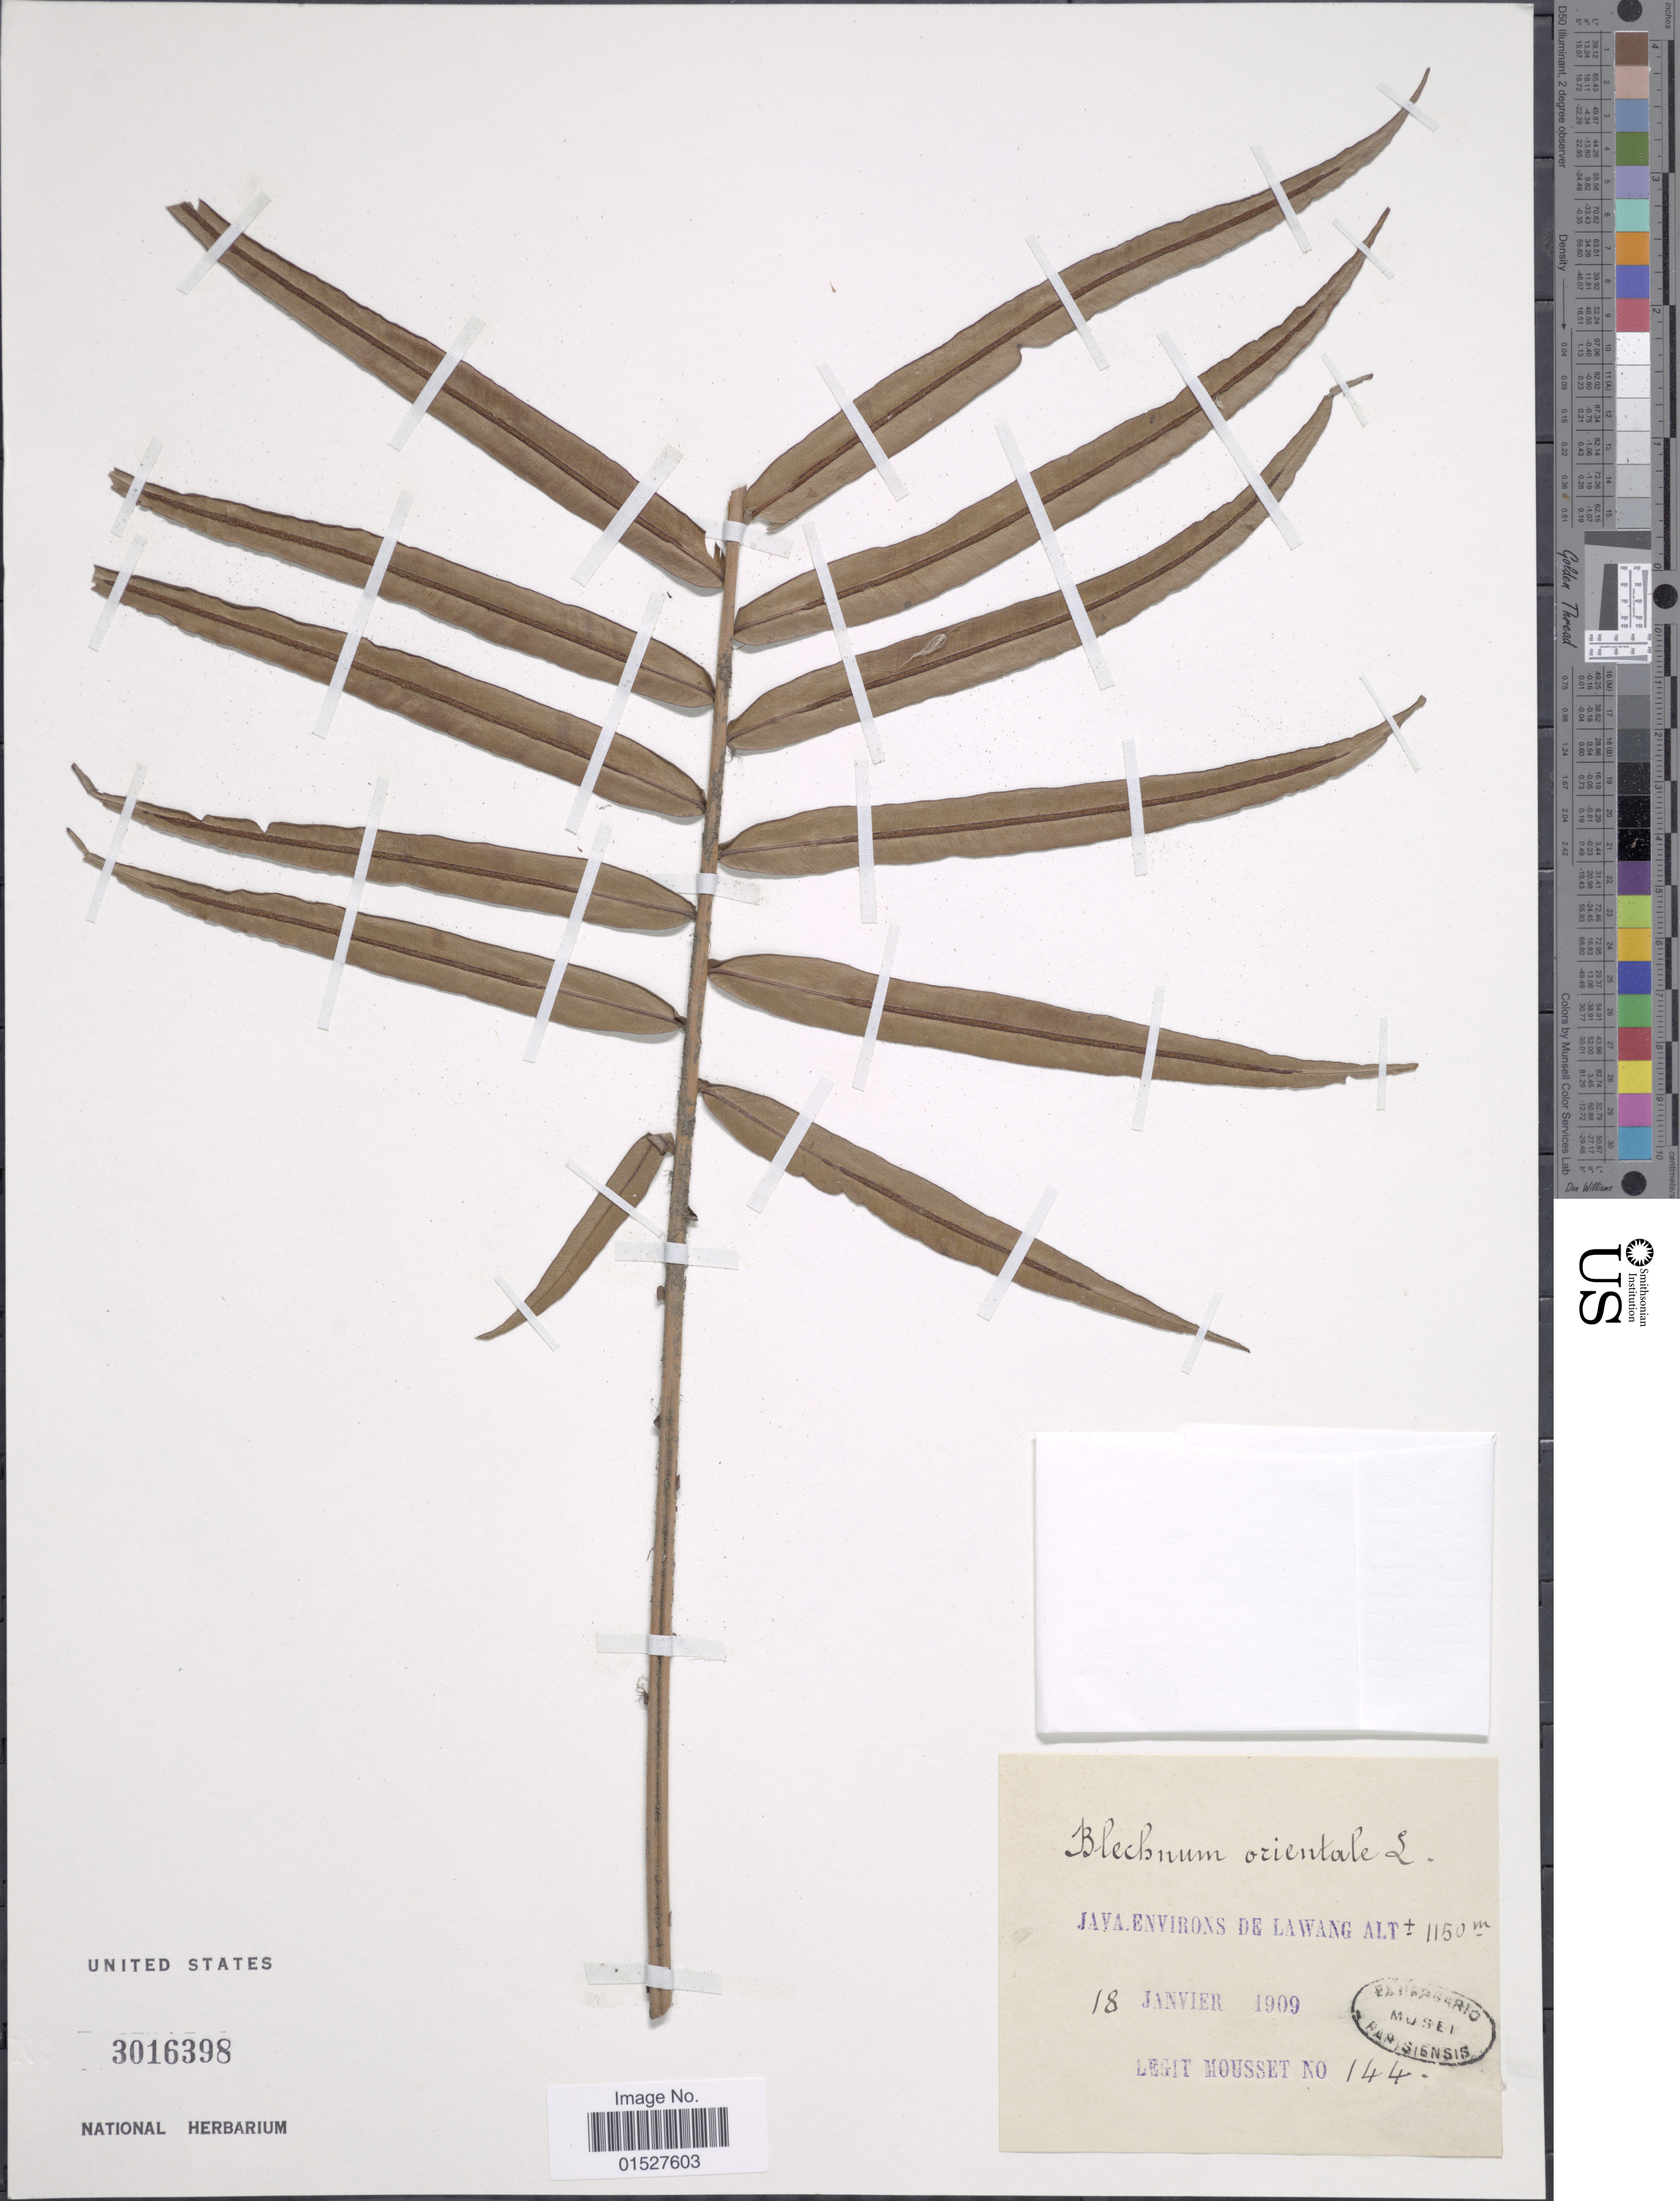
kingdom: Plantae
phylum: Tracheophyta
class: Polypodiopsida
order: Polypodiales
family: Blechnaceae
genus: Blechnum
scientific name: Blechnum orientale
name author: L.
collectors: Mousset, --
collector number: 144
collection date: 1909-01-18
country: Indonesia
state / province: Java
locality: Environs de Lawang.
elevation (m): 1150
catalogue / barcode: US 3016398